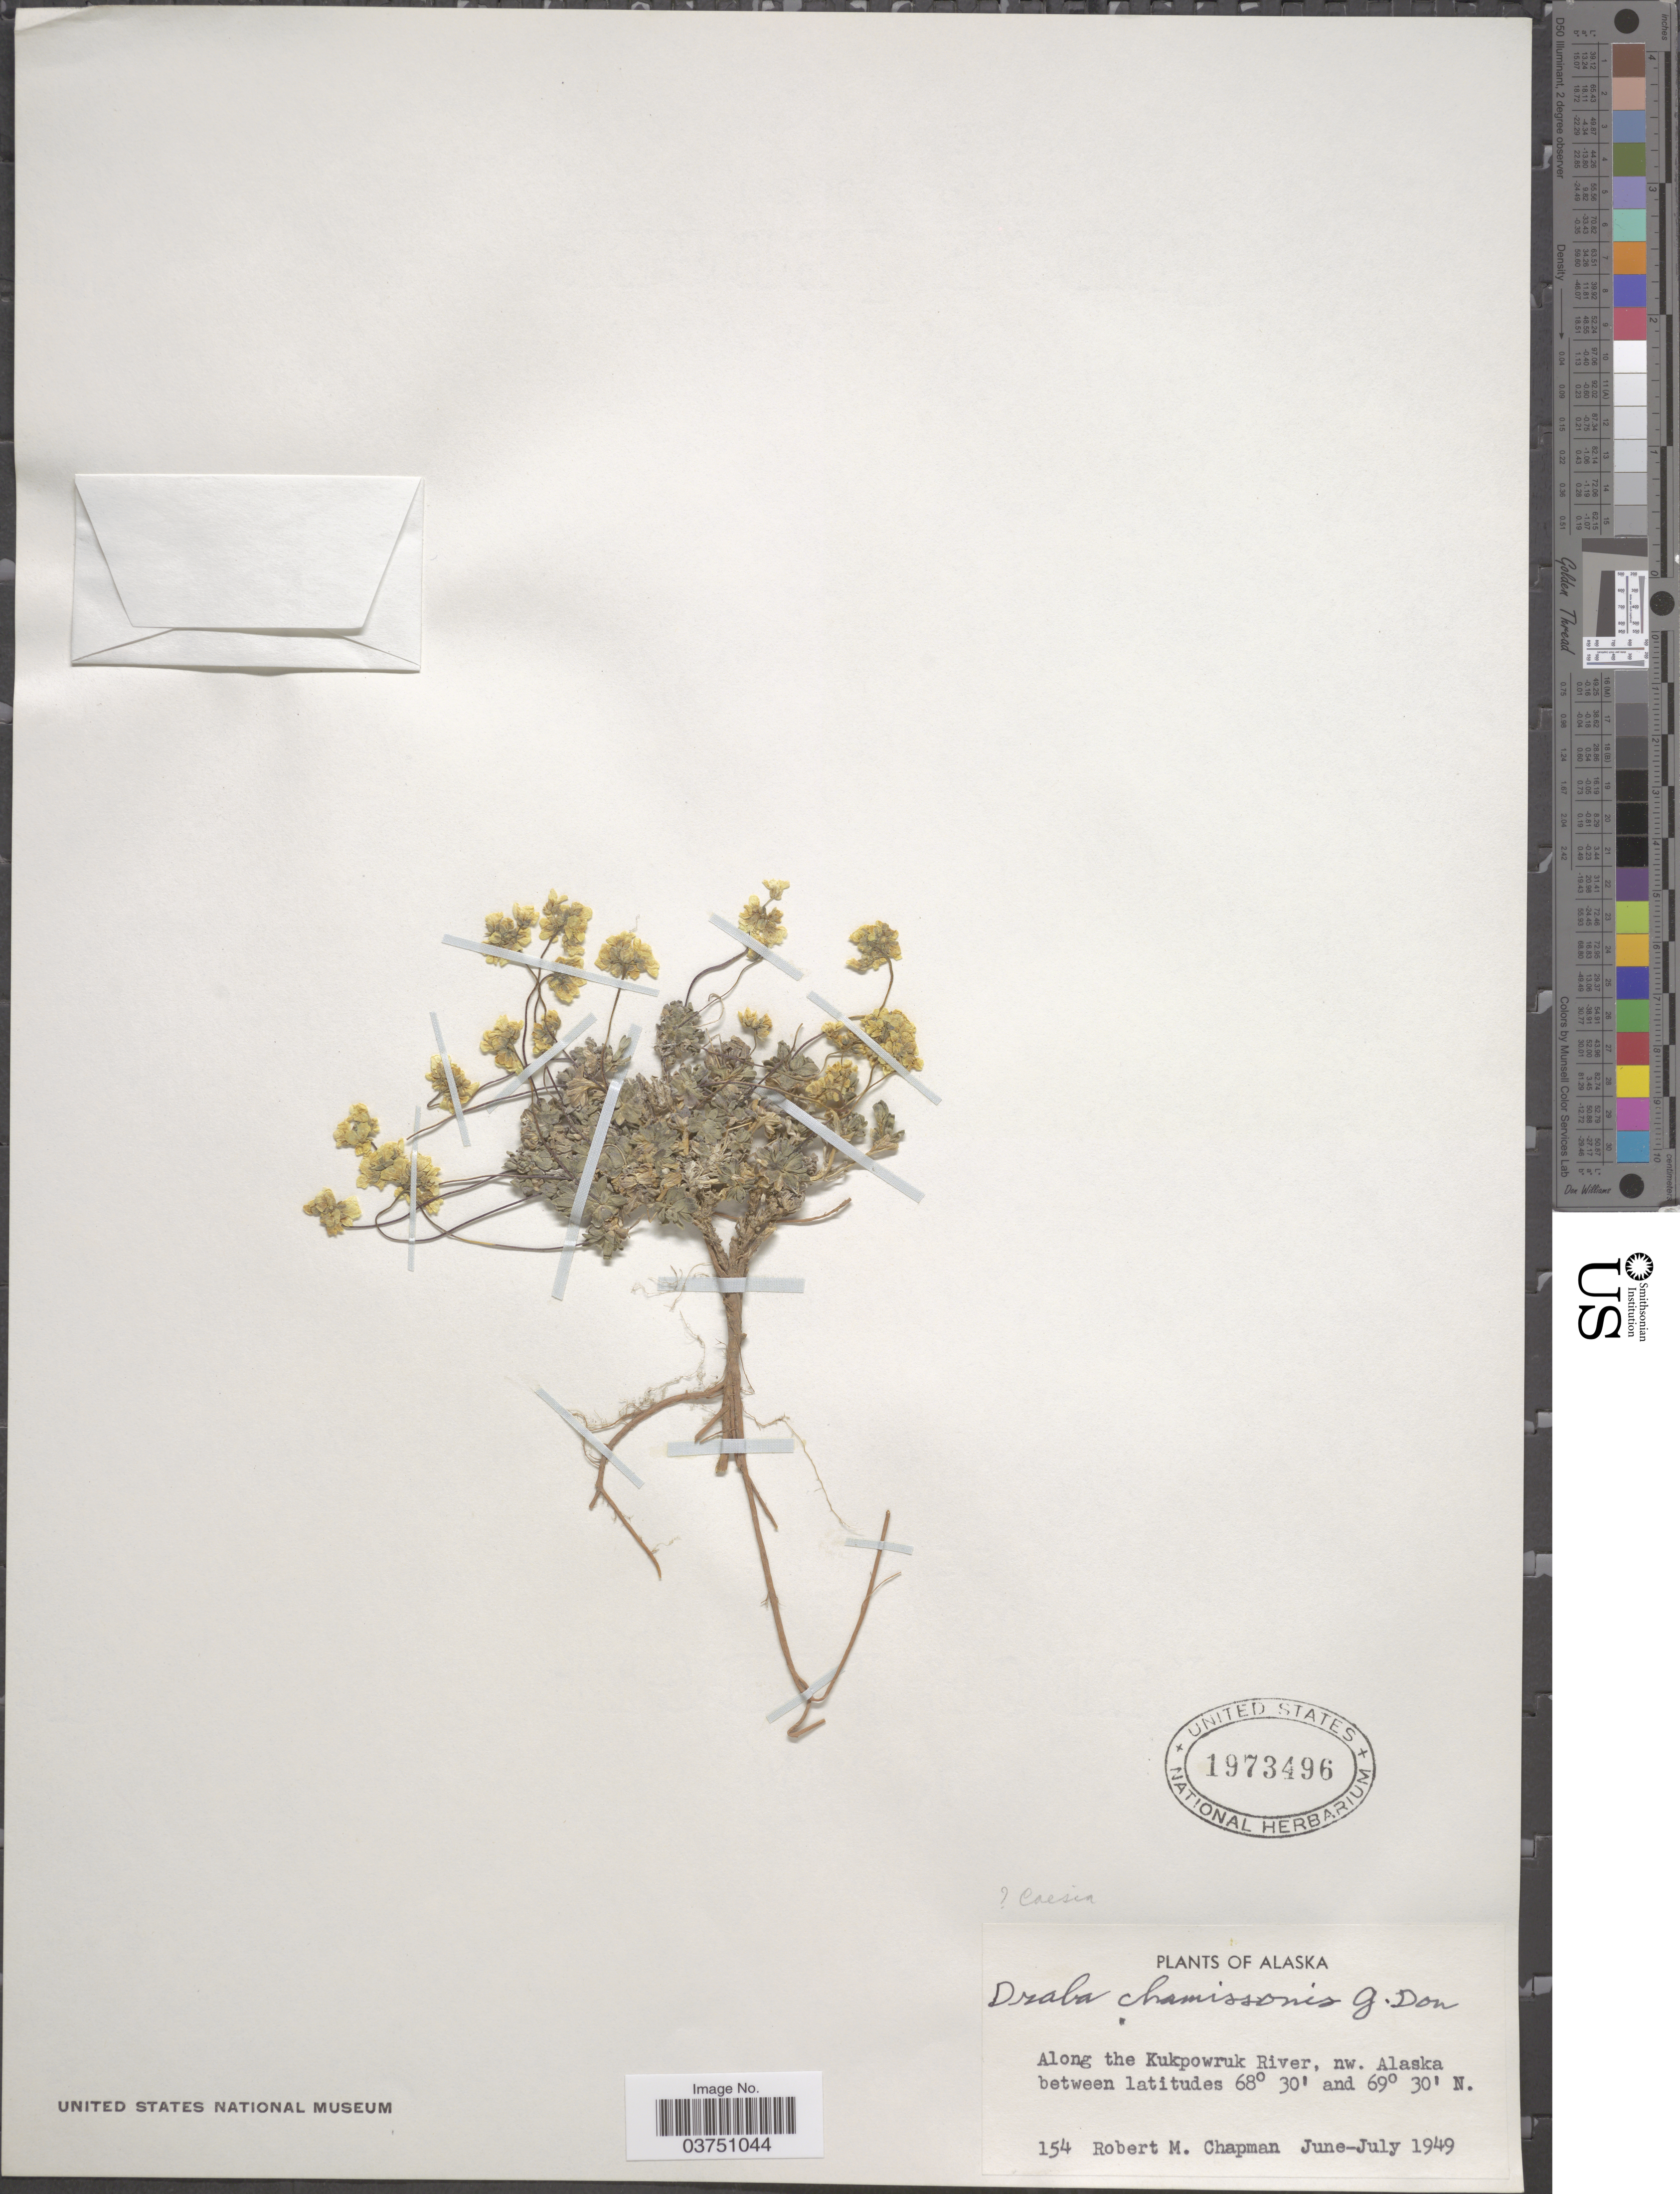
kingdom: Plantae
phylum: Tracheophyta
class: Magnoliopsida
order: Brassicales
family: Brassicaceae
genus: Draba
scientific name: Draba chamissonis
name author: G. Don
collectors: R. M. Chapman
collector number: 154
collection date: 1949-06/1949-07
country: United States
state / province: Alaska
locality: Along the Kukpowruk River, nw. Alaska.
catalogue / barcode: US 1973496